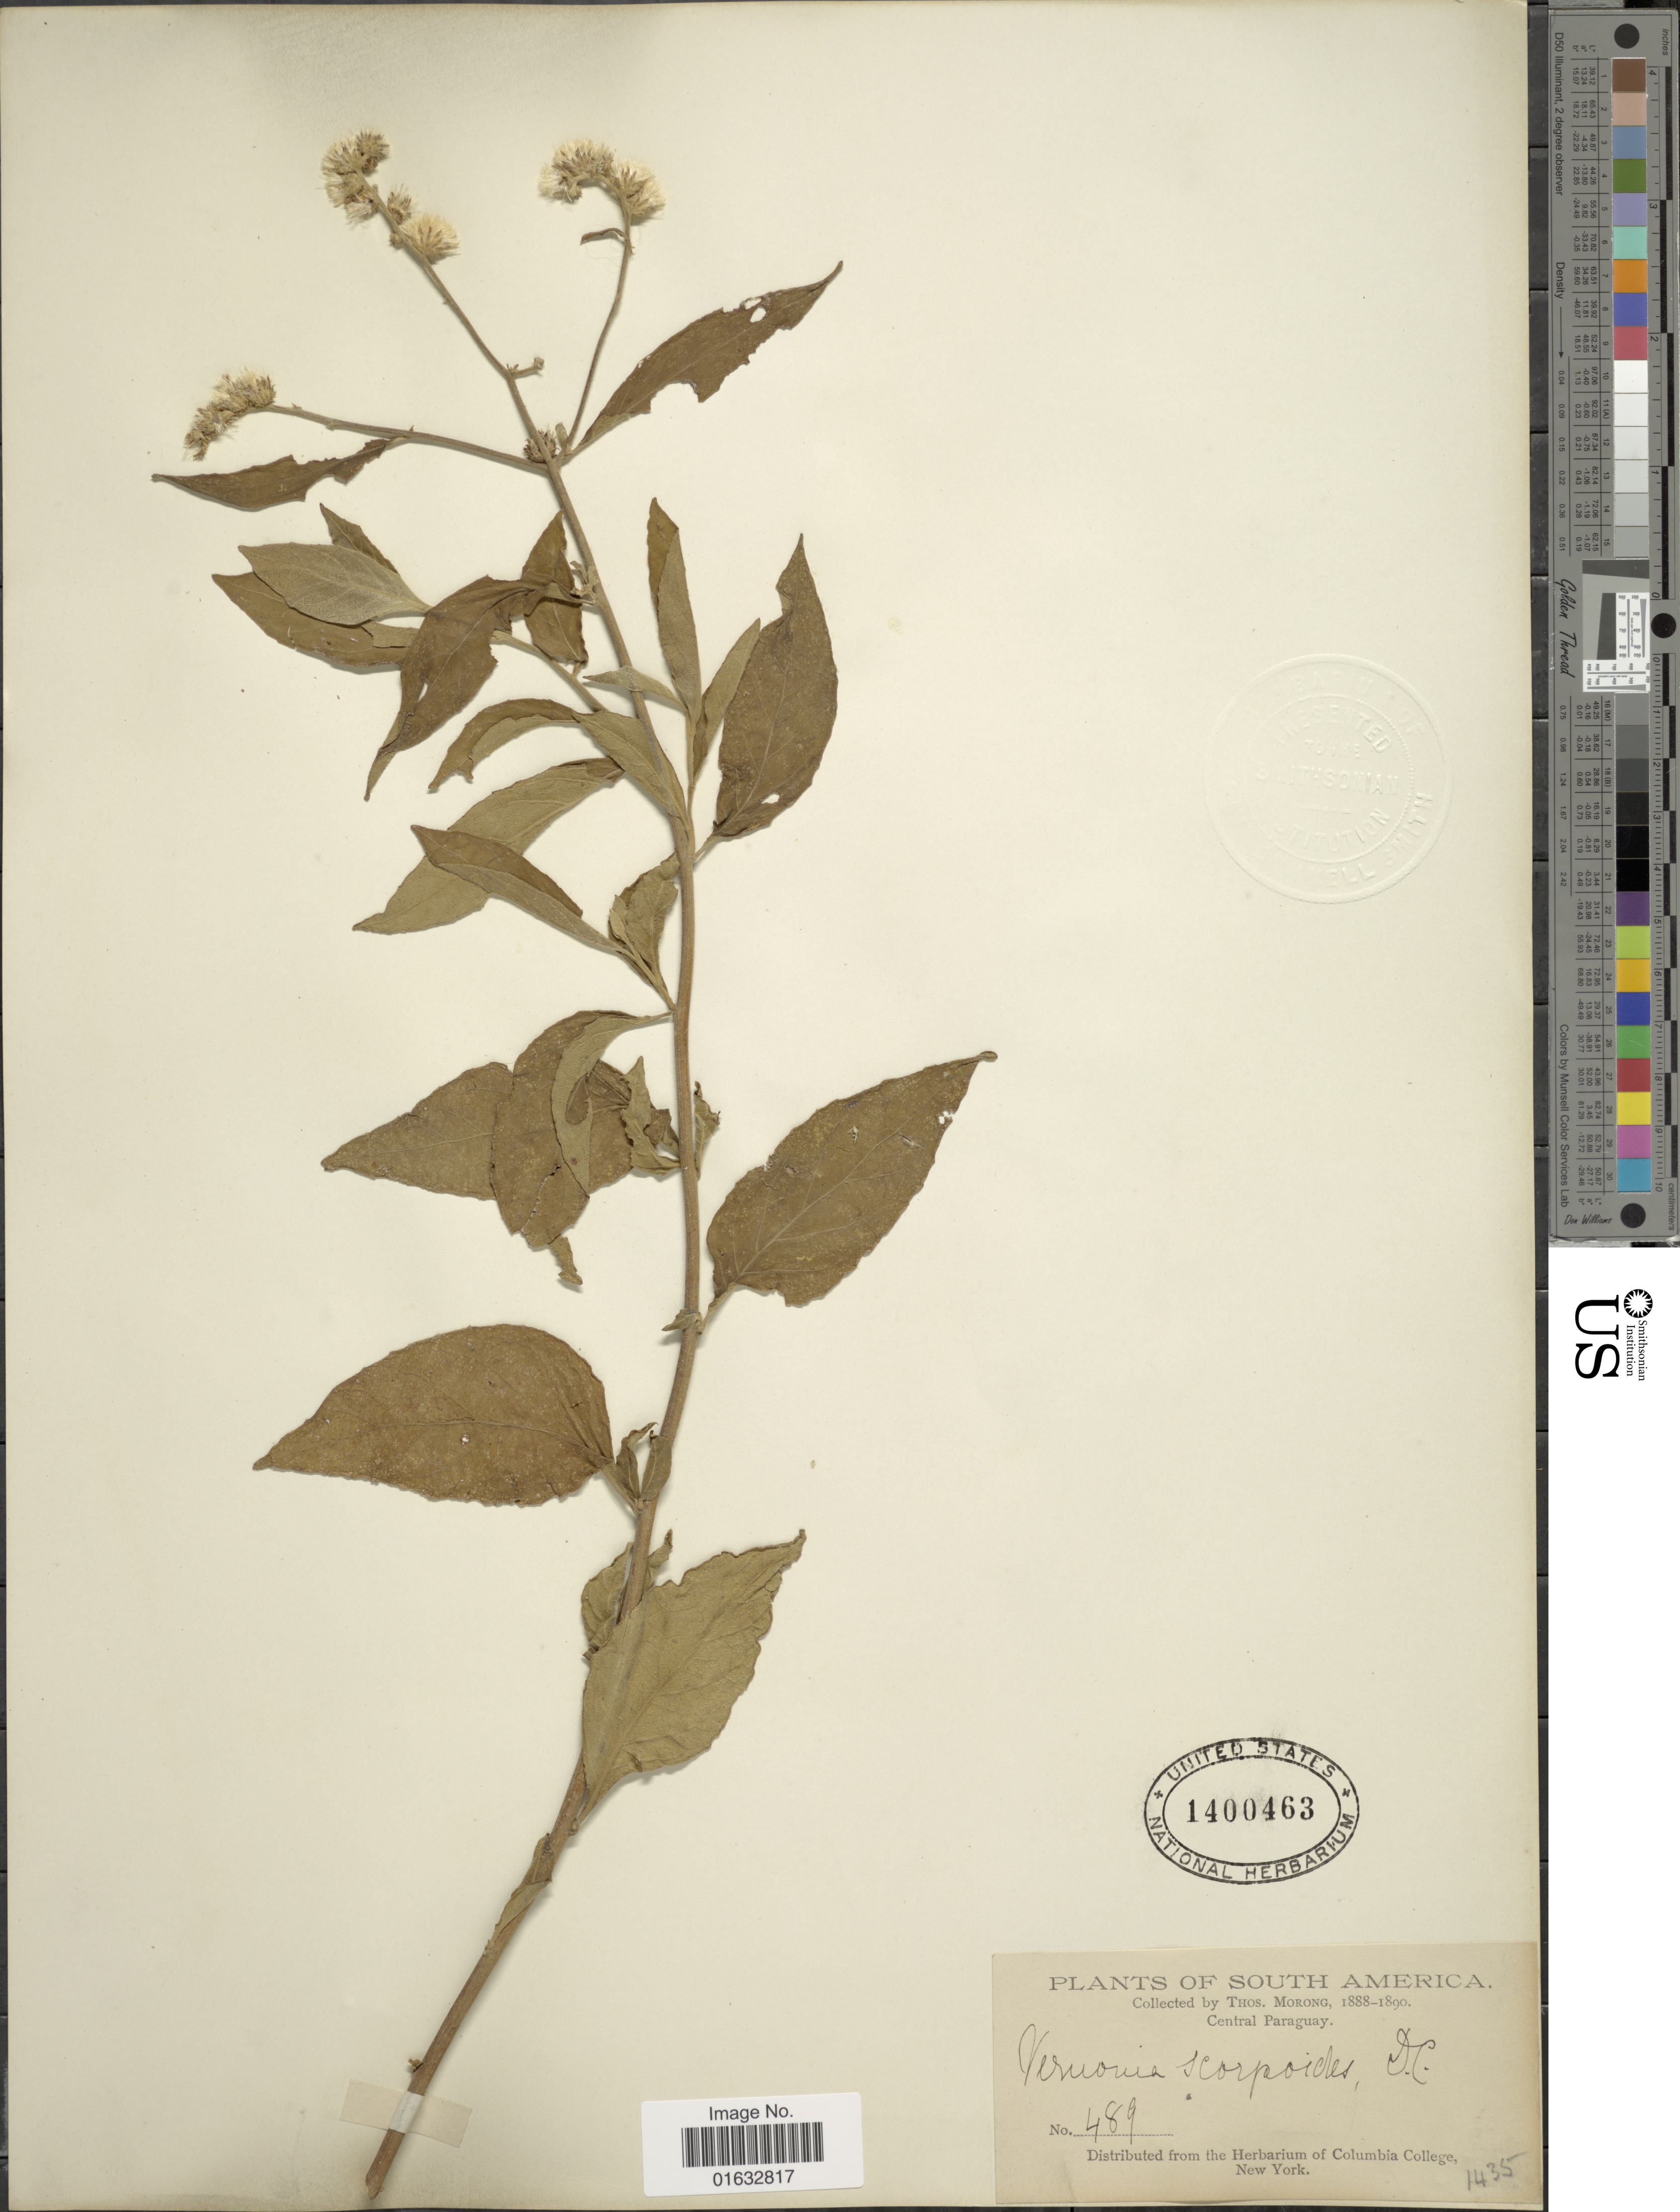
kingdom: Plantae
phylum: Tracheophyta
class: Magnoliopsida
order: Asterales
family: Asteraceae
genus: Cyrtocymura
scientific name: Cyrtocymura scorpioides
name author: (Lam.) H. Rob.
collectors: ex herb. T. Morong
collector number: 489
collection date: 1888/1890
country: Paraguay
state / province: Central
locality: Central Paraguay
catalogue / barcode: US 1400463